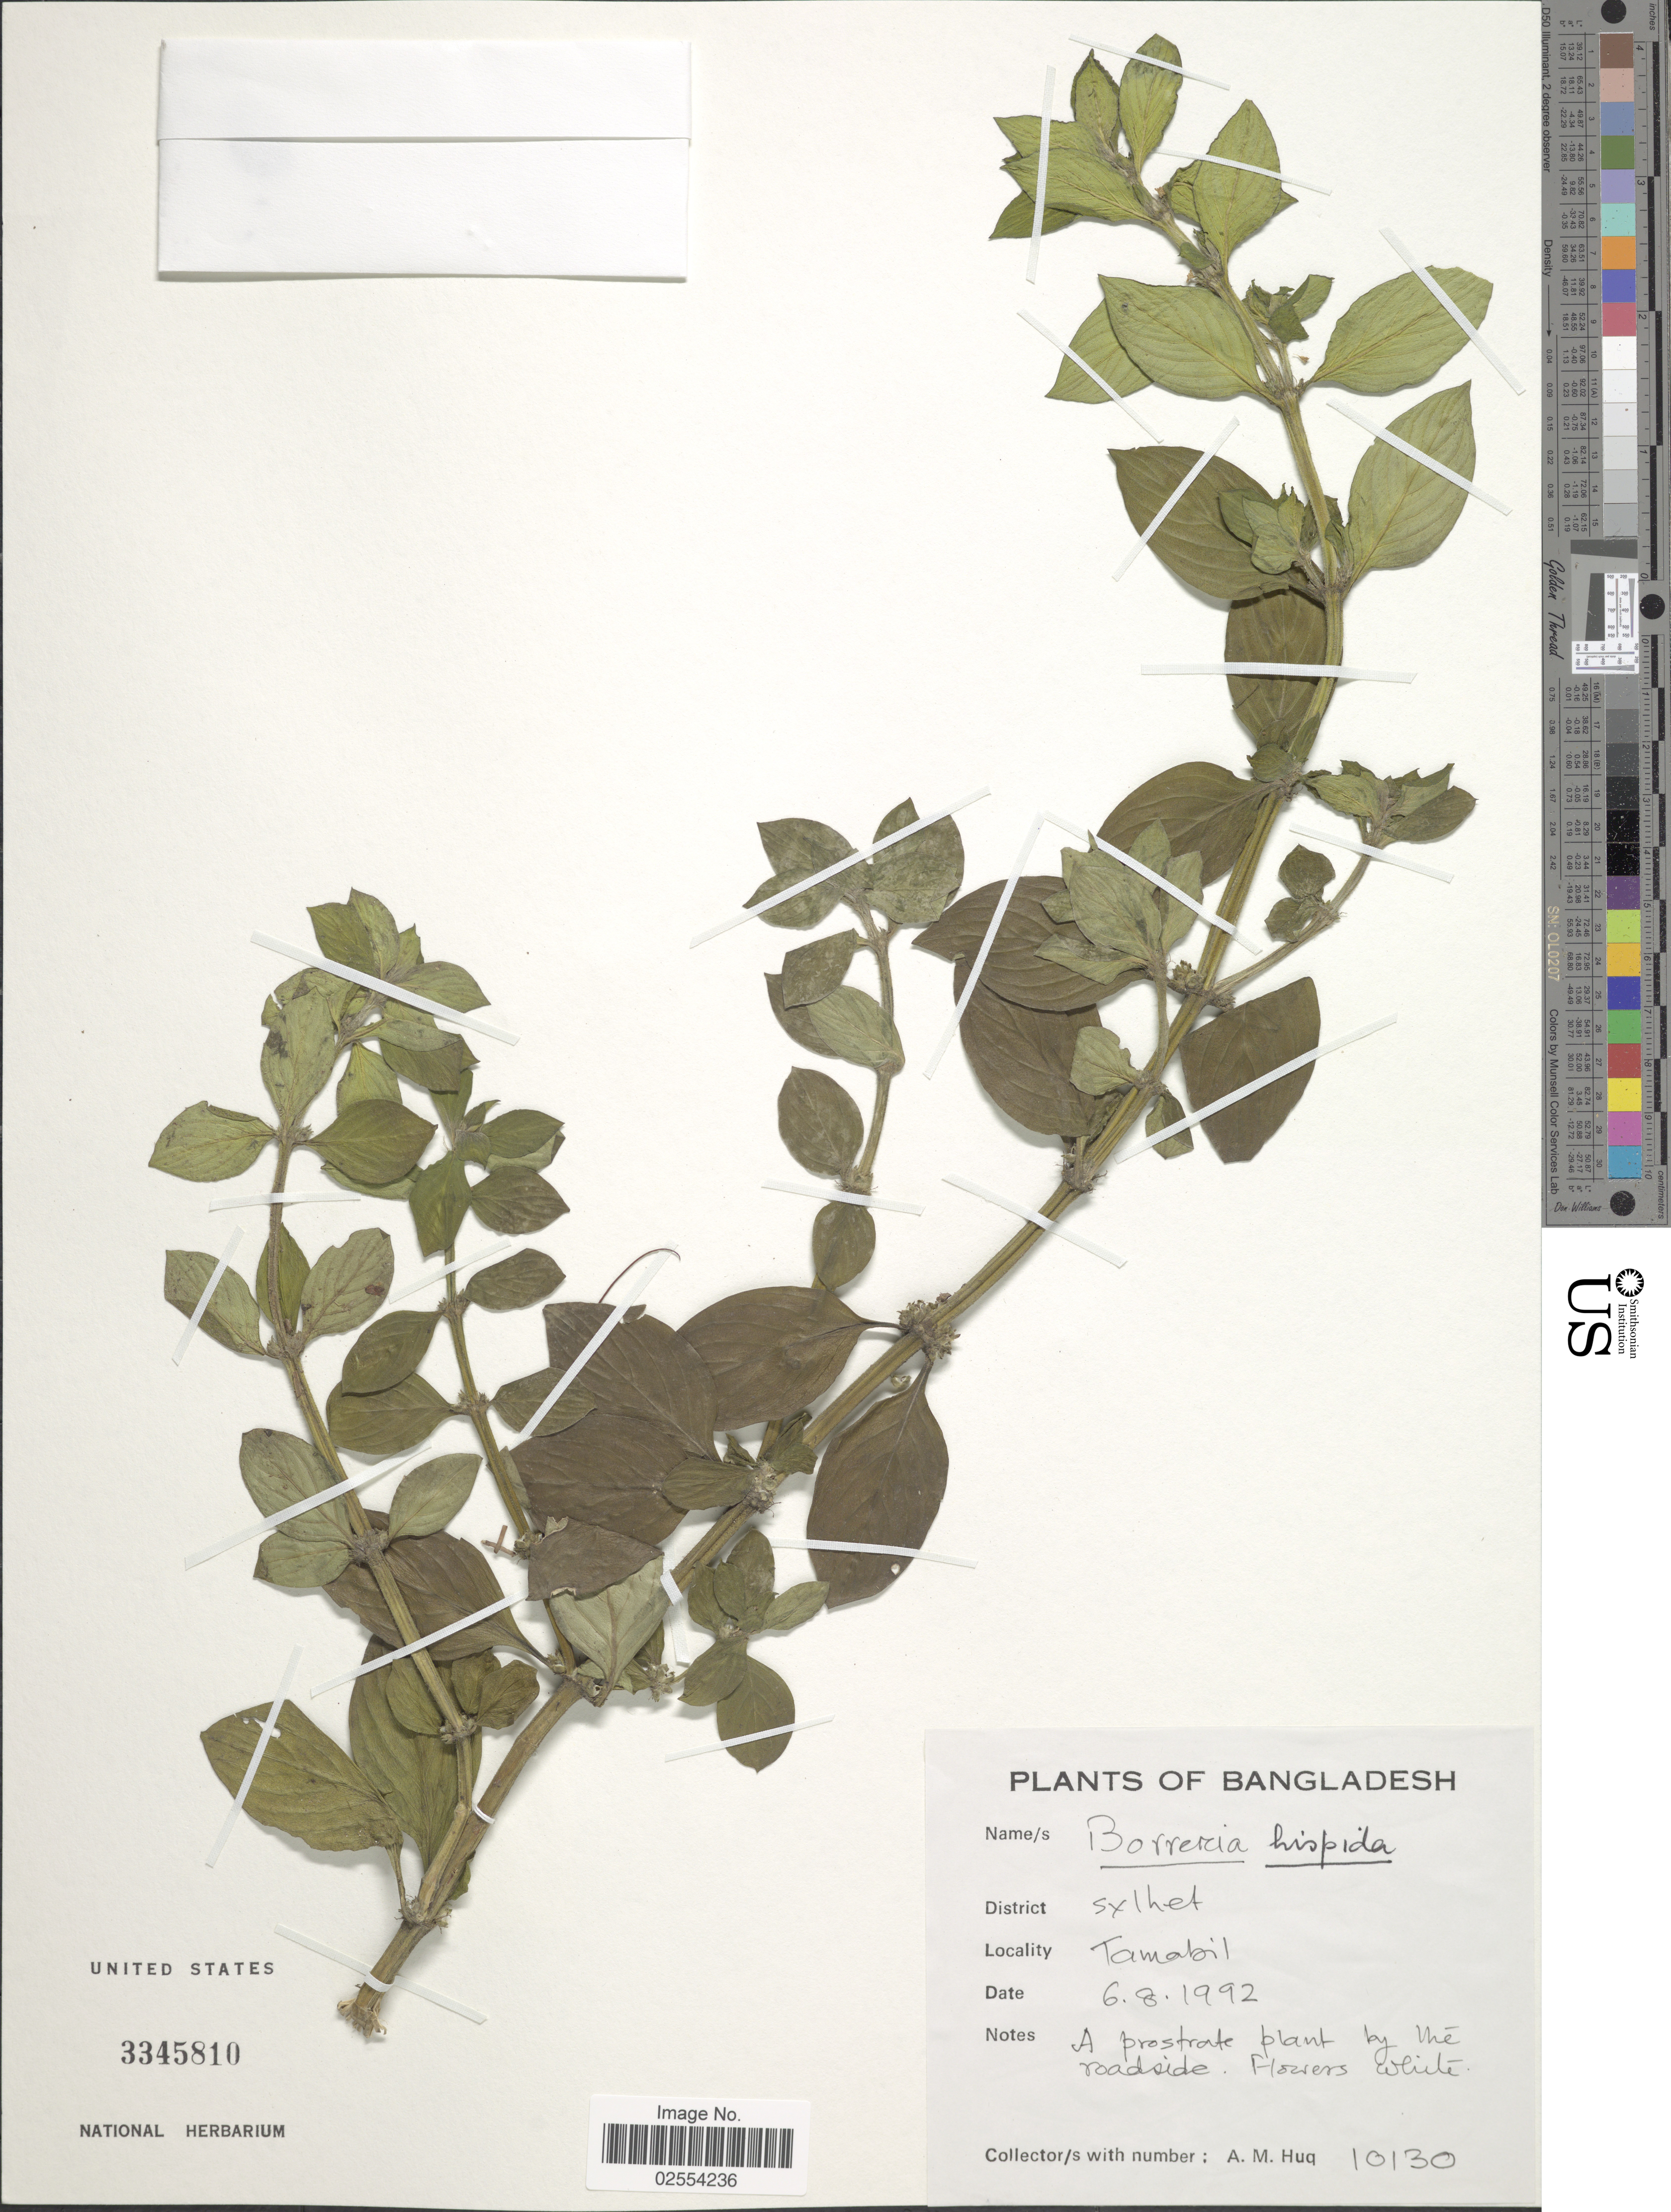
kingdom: Plantae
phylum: Tracheophyta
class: Magnoliopsida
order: Gentianales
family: Rubiaceae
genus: Spermacoce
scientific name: Spermacoce hispida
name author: L.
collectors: A. M. Huq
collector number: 10130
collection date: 1992-08-06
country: Bangladesh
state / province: Sylhet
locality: District Sylhet, Tamabil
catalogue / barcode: US 3345810